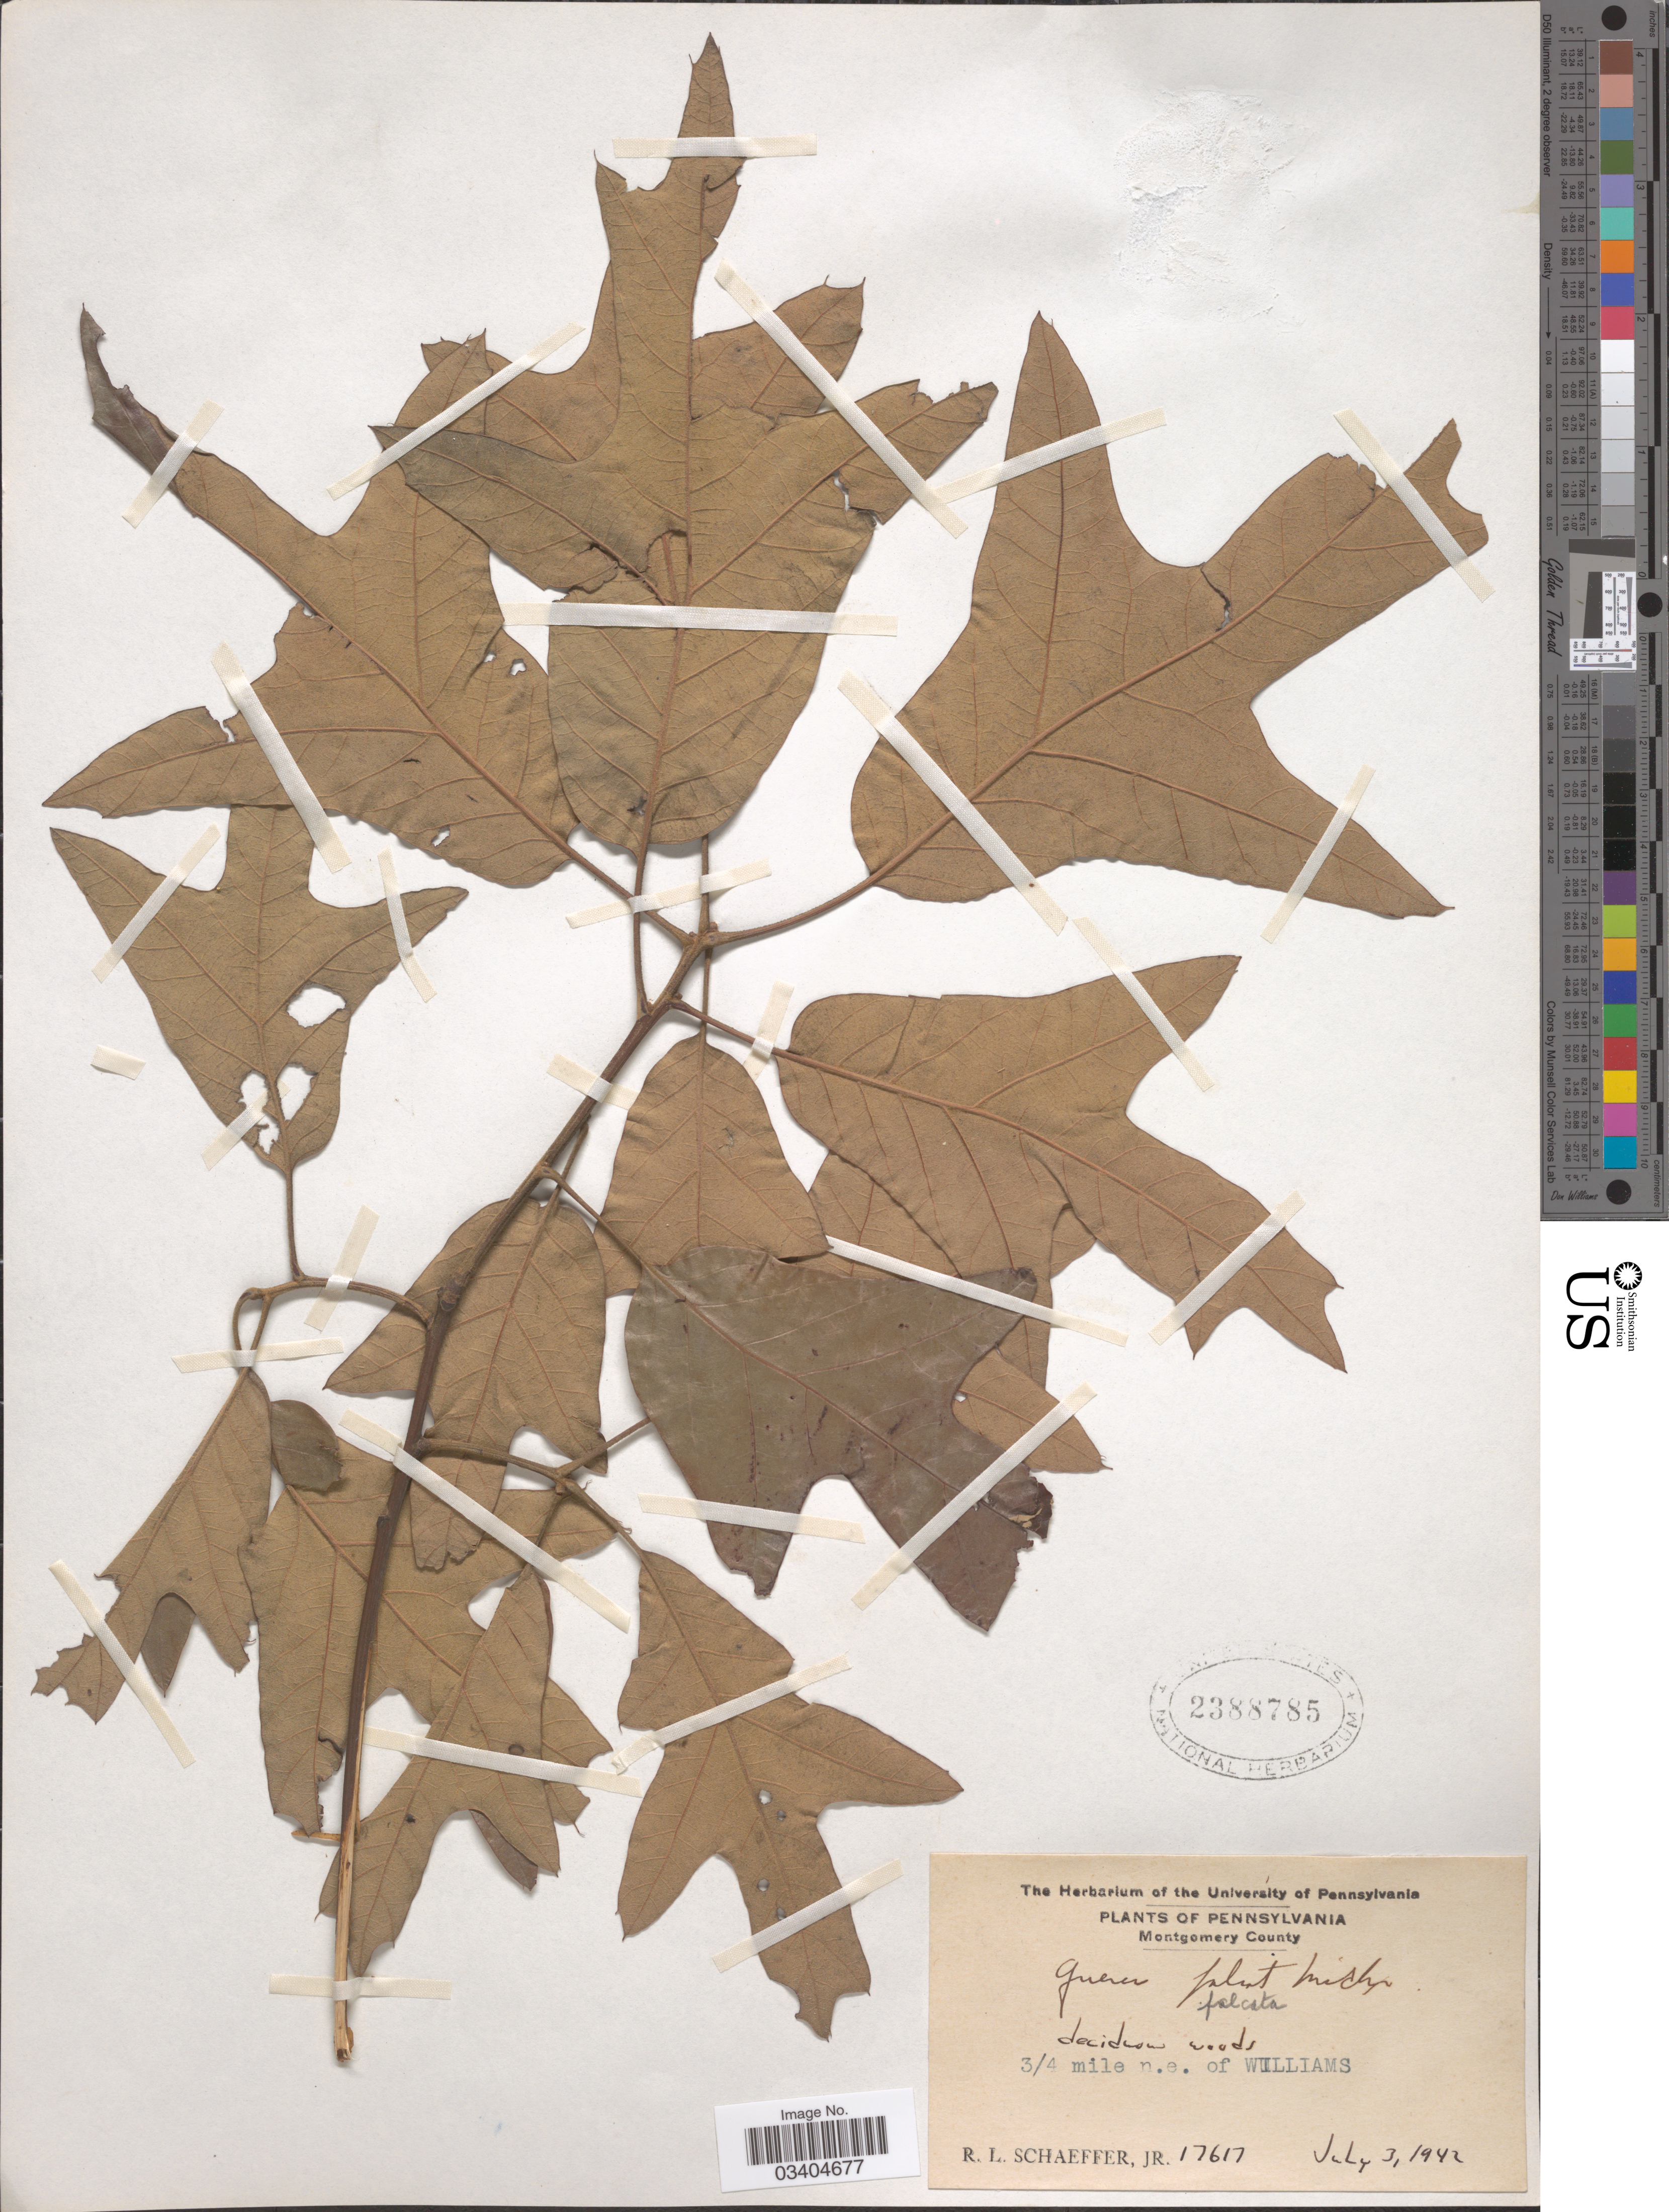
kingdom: Plantae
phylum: Tracheophyta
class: Magnoliopsida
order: Fagales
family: Fagaceae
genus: Quercus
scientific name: Quercus falcata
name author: Michx.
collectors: R. L. Schaeffer Jr.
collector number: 17617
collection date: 1942-07-03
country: United States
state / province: Pennsylvania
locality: Montgomery County. 3/4 mile n.e. of Williams.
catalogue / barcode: US 2388785